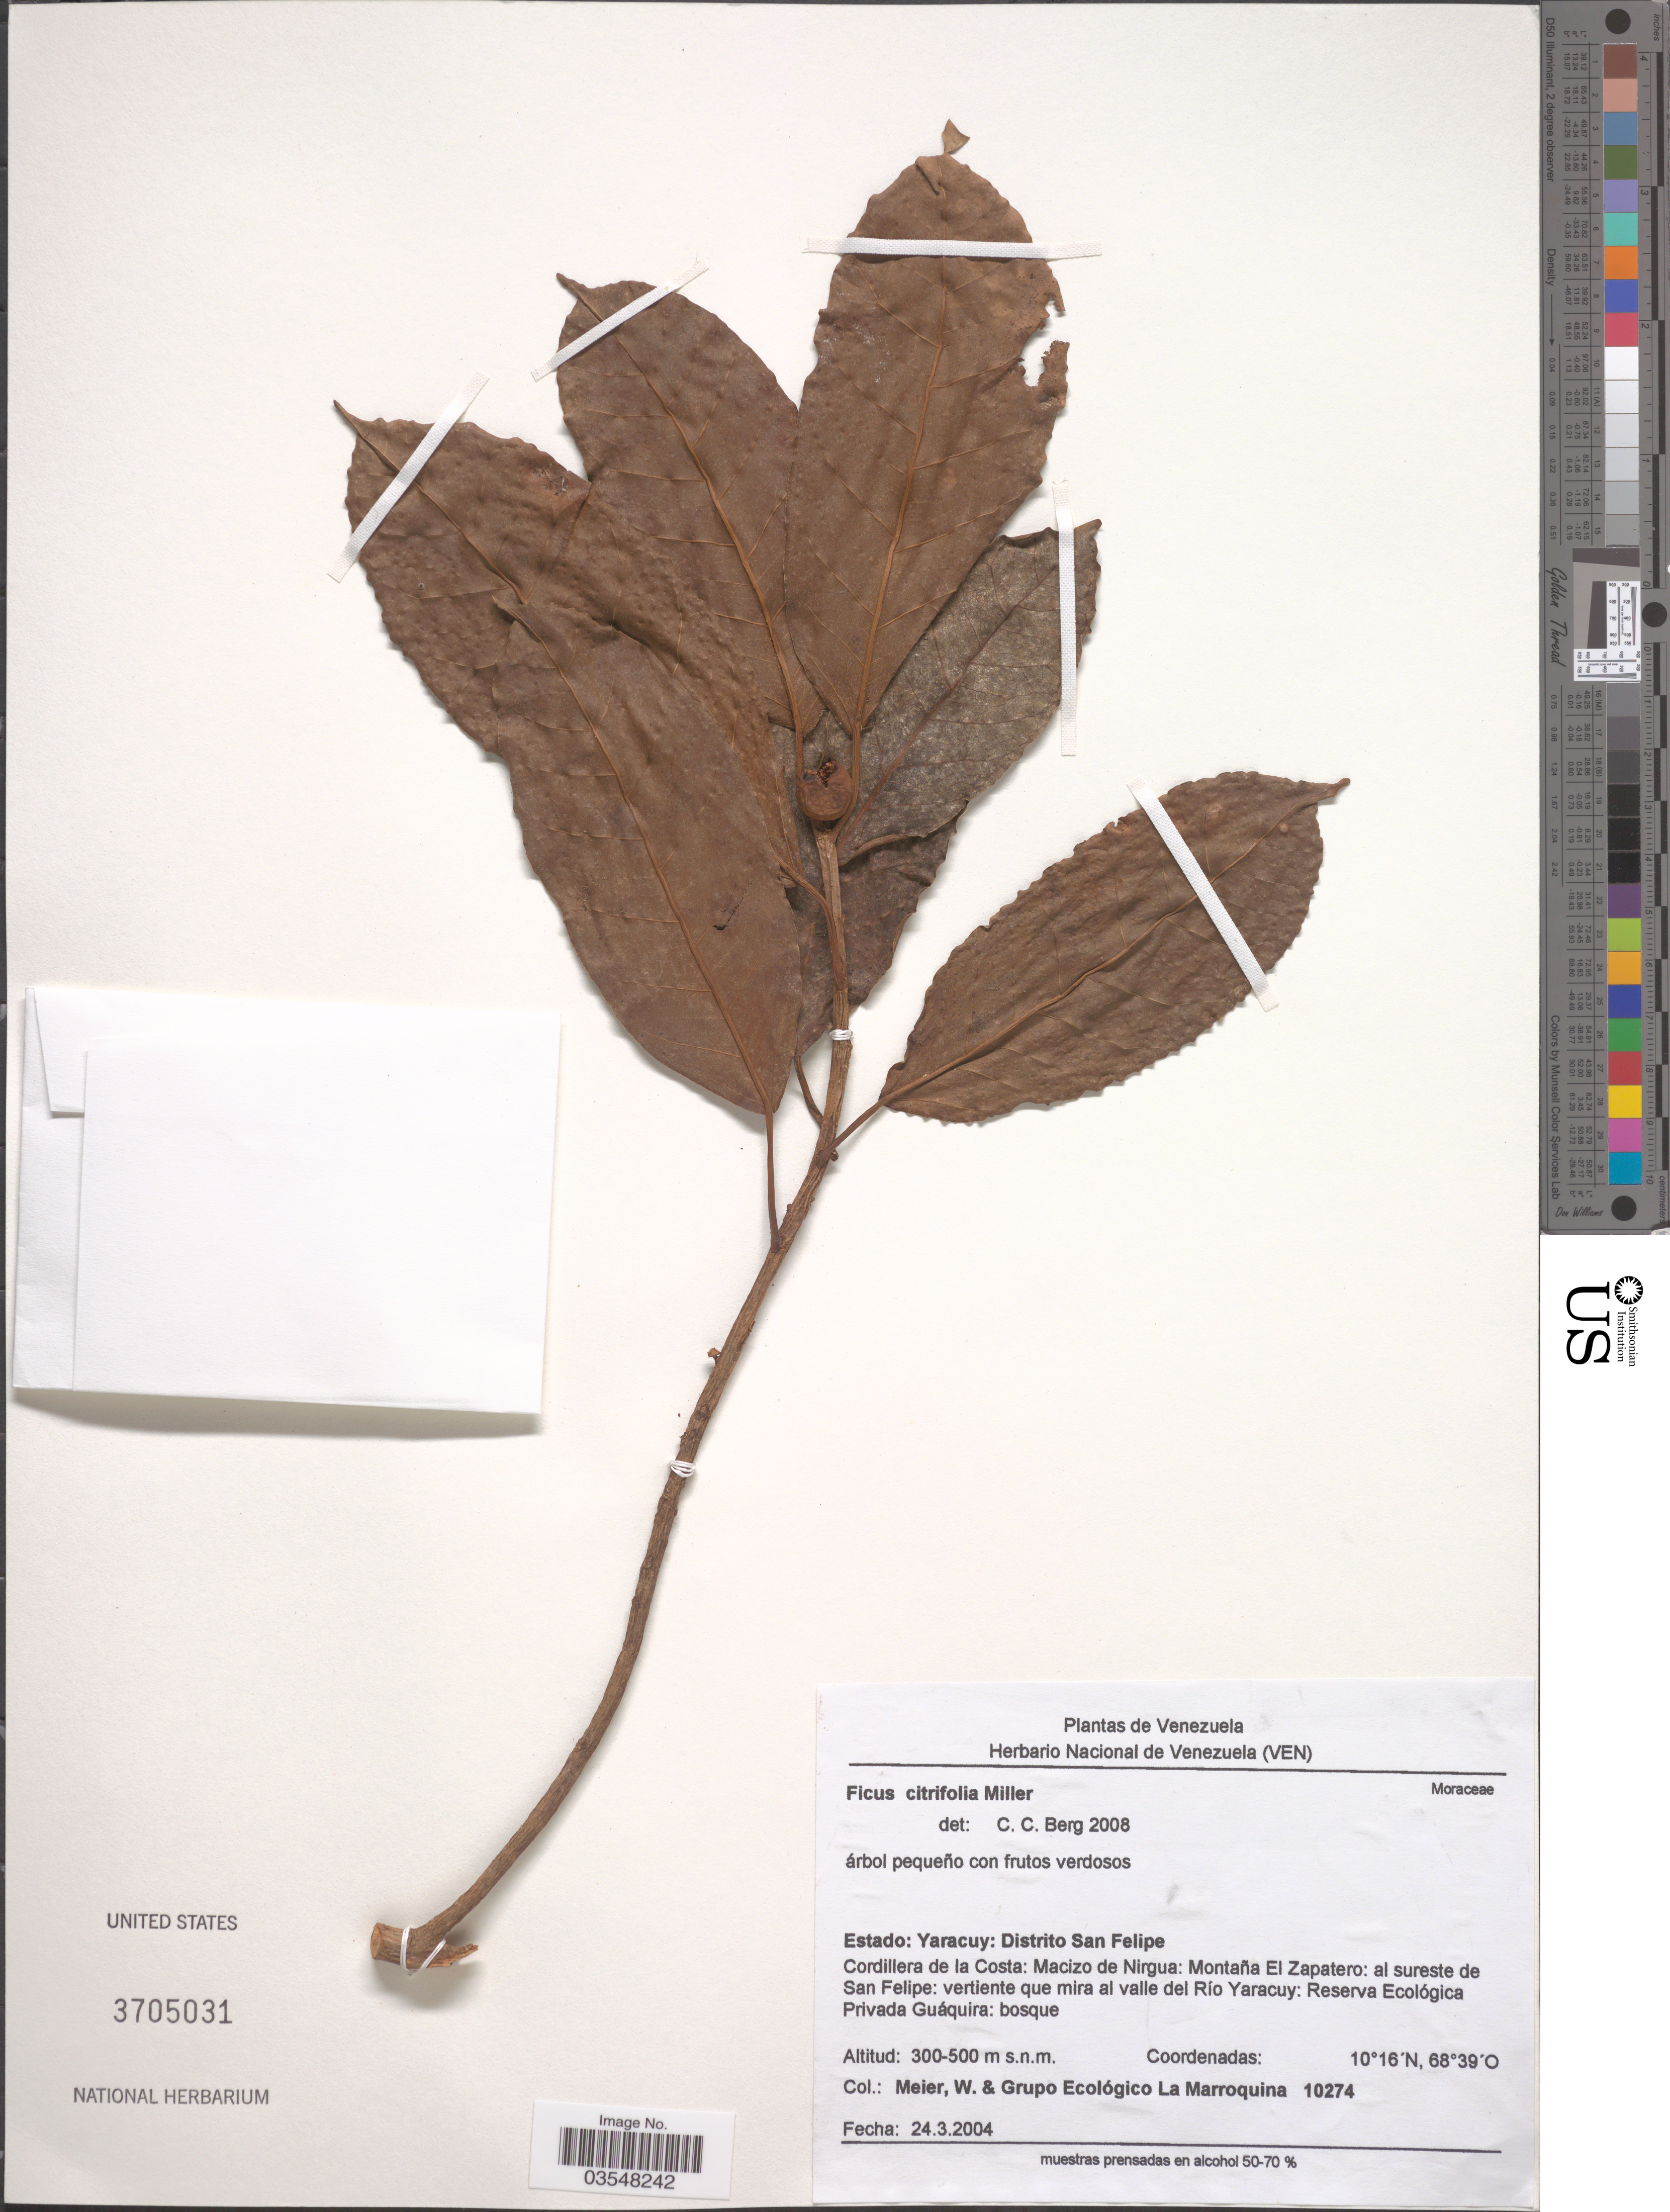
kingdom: Plantae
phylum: Tracheophyta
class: Magnoliopsida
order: Rosales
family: Moraceae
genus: Ficus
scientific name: Ficus citrifolia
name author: Mill.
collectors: W. Meier & Grupo Ecológico La Marroquina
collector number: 10274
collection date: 2004-03-24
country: Venezuela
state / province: Yaracuy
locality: Estado: Yaracuy: Distrito San Felipe. Cordillera de la Costa: Macizo de Nirgua: Montaña El Zapatero: al sureste de San Felipe: vertiente que mira al valle del Río Yaracuy: Reserva Ecológica Privada Guáquira.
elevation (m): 300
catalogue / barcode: US 3705031